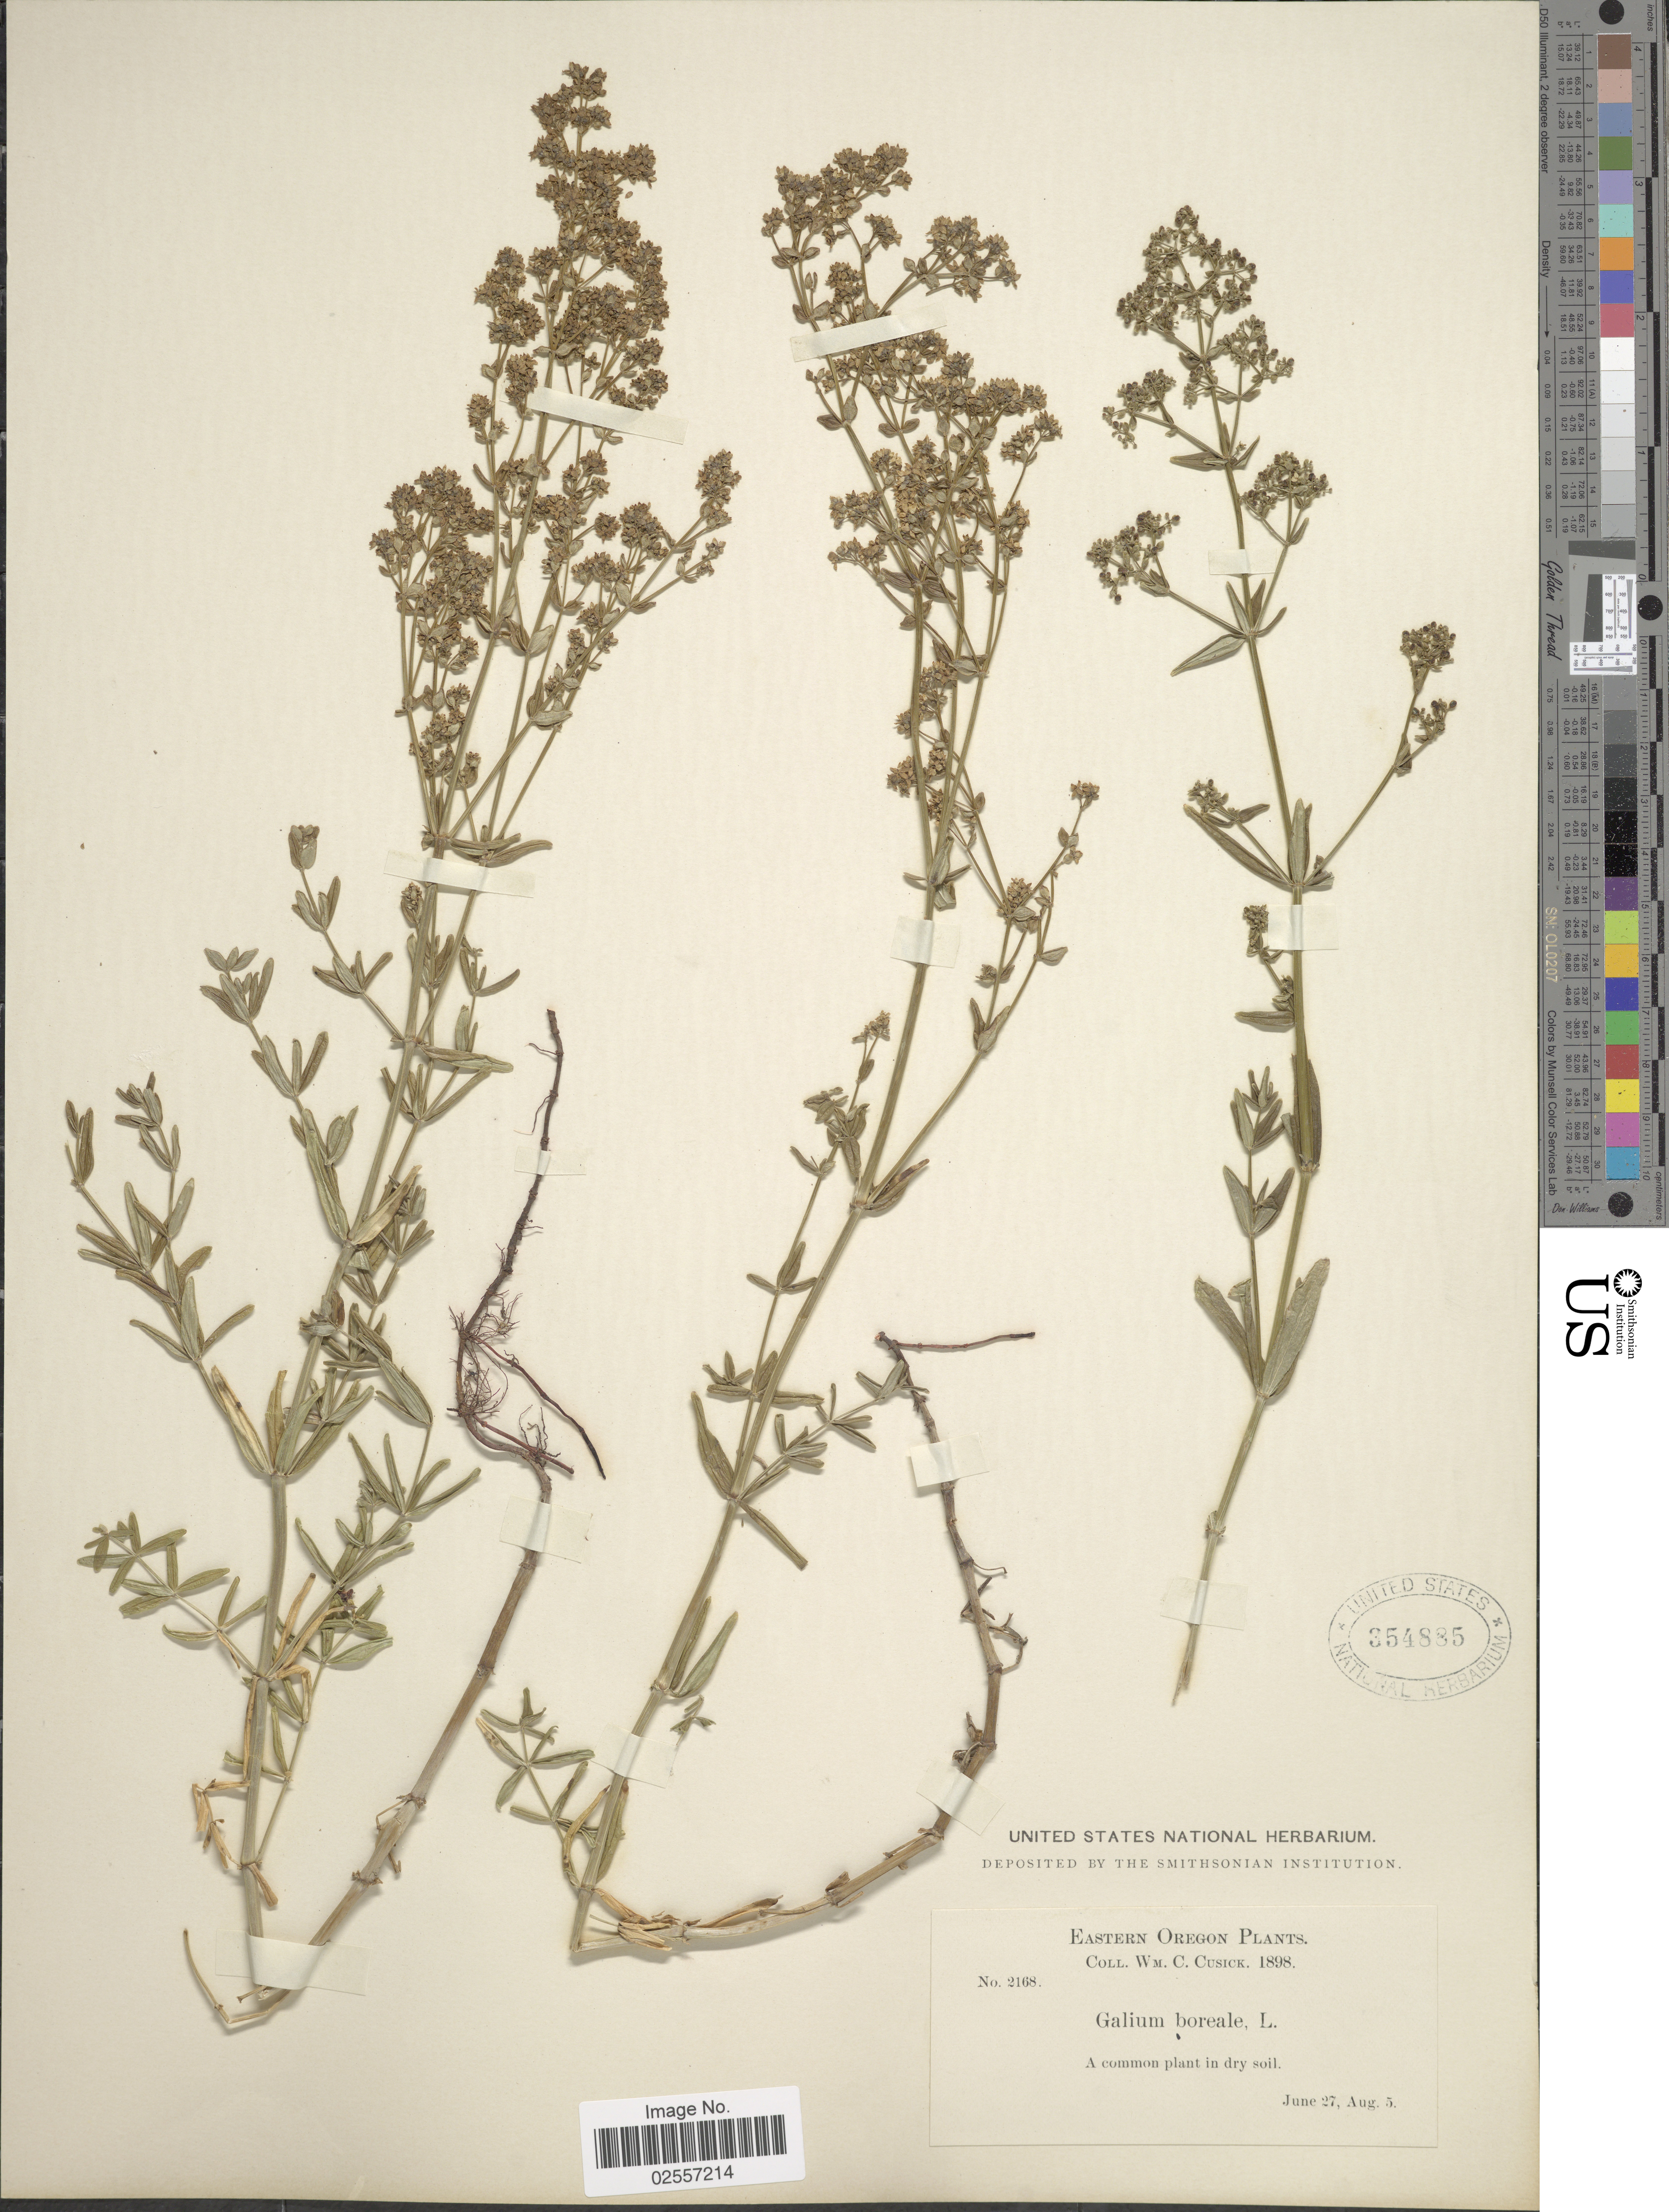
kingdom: Plantae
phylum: Tracheophyta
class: Magnoliopsida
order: Gentianales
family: Rubiaceae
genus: Galium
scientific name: Galium boreale L.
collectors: W. C. Cusick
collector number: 2168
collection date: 1898-06-27/1898-08-05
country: United States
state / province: Oregon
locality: Eastern Oregon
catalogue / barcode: US 354885